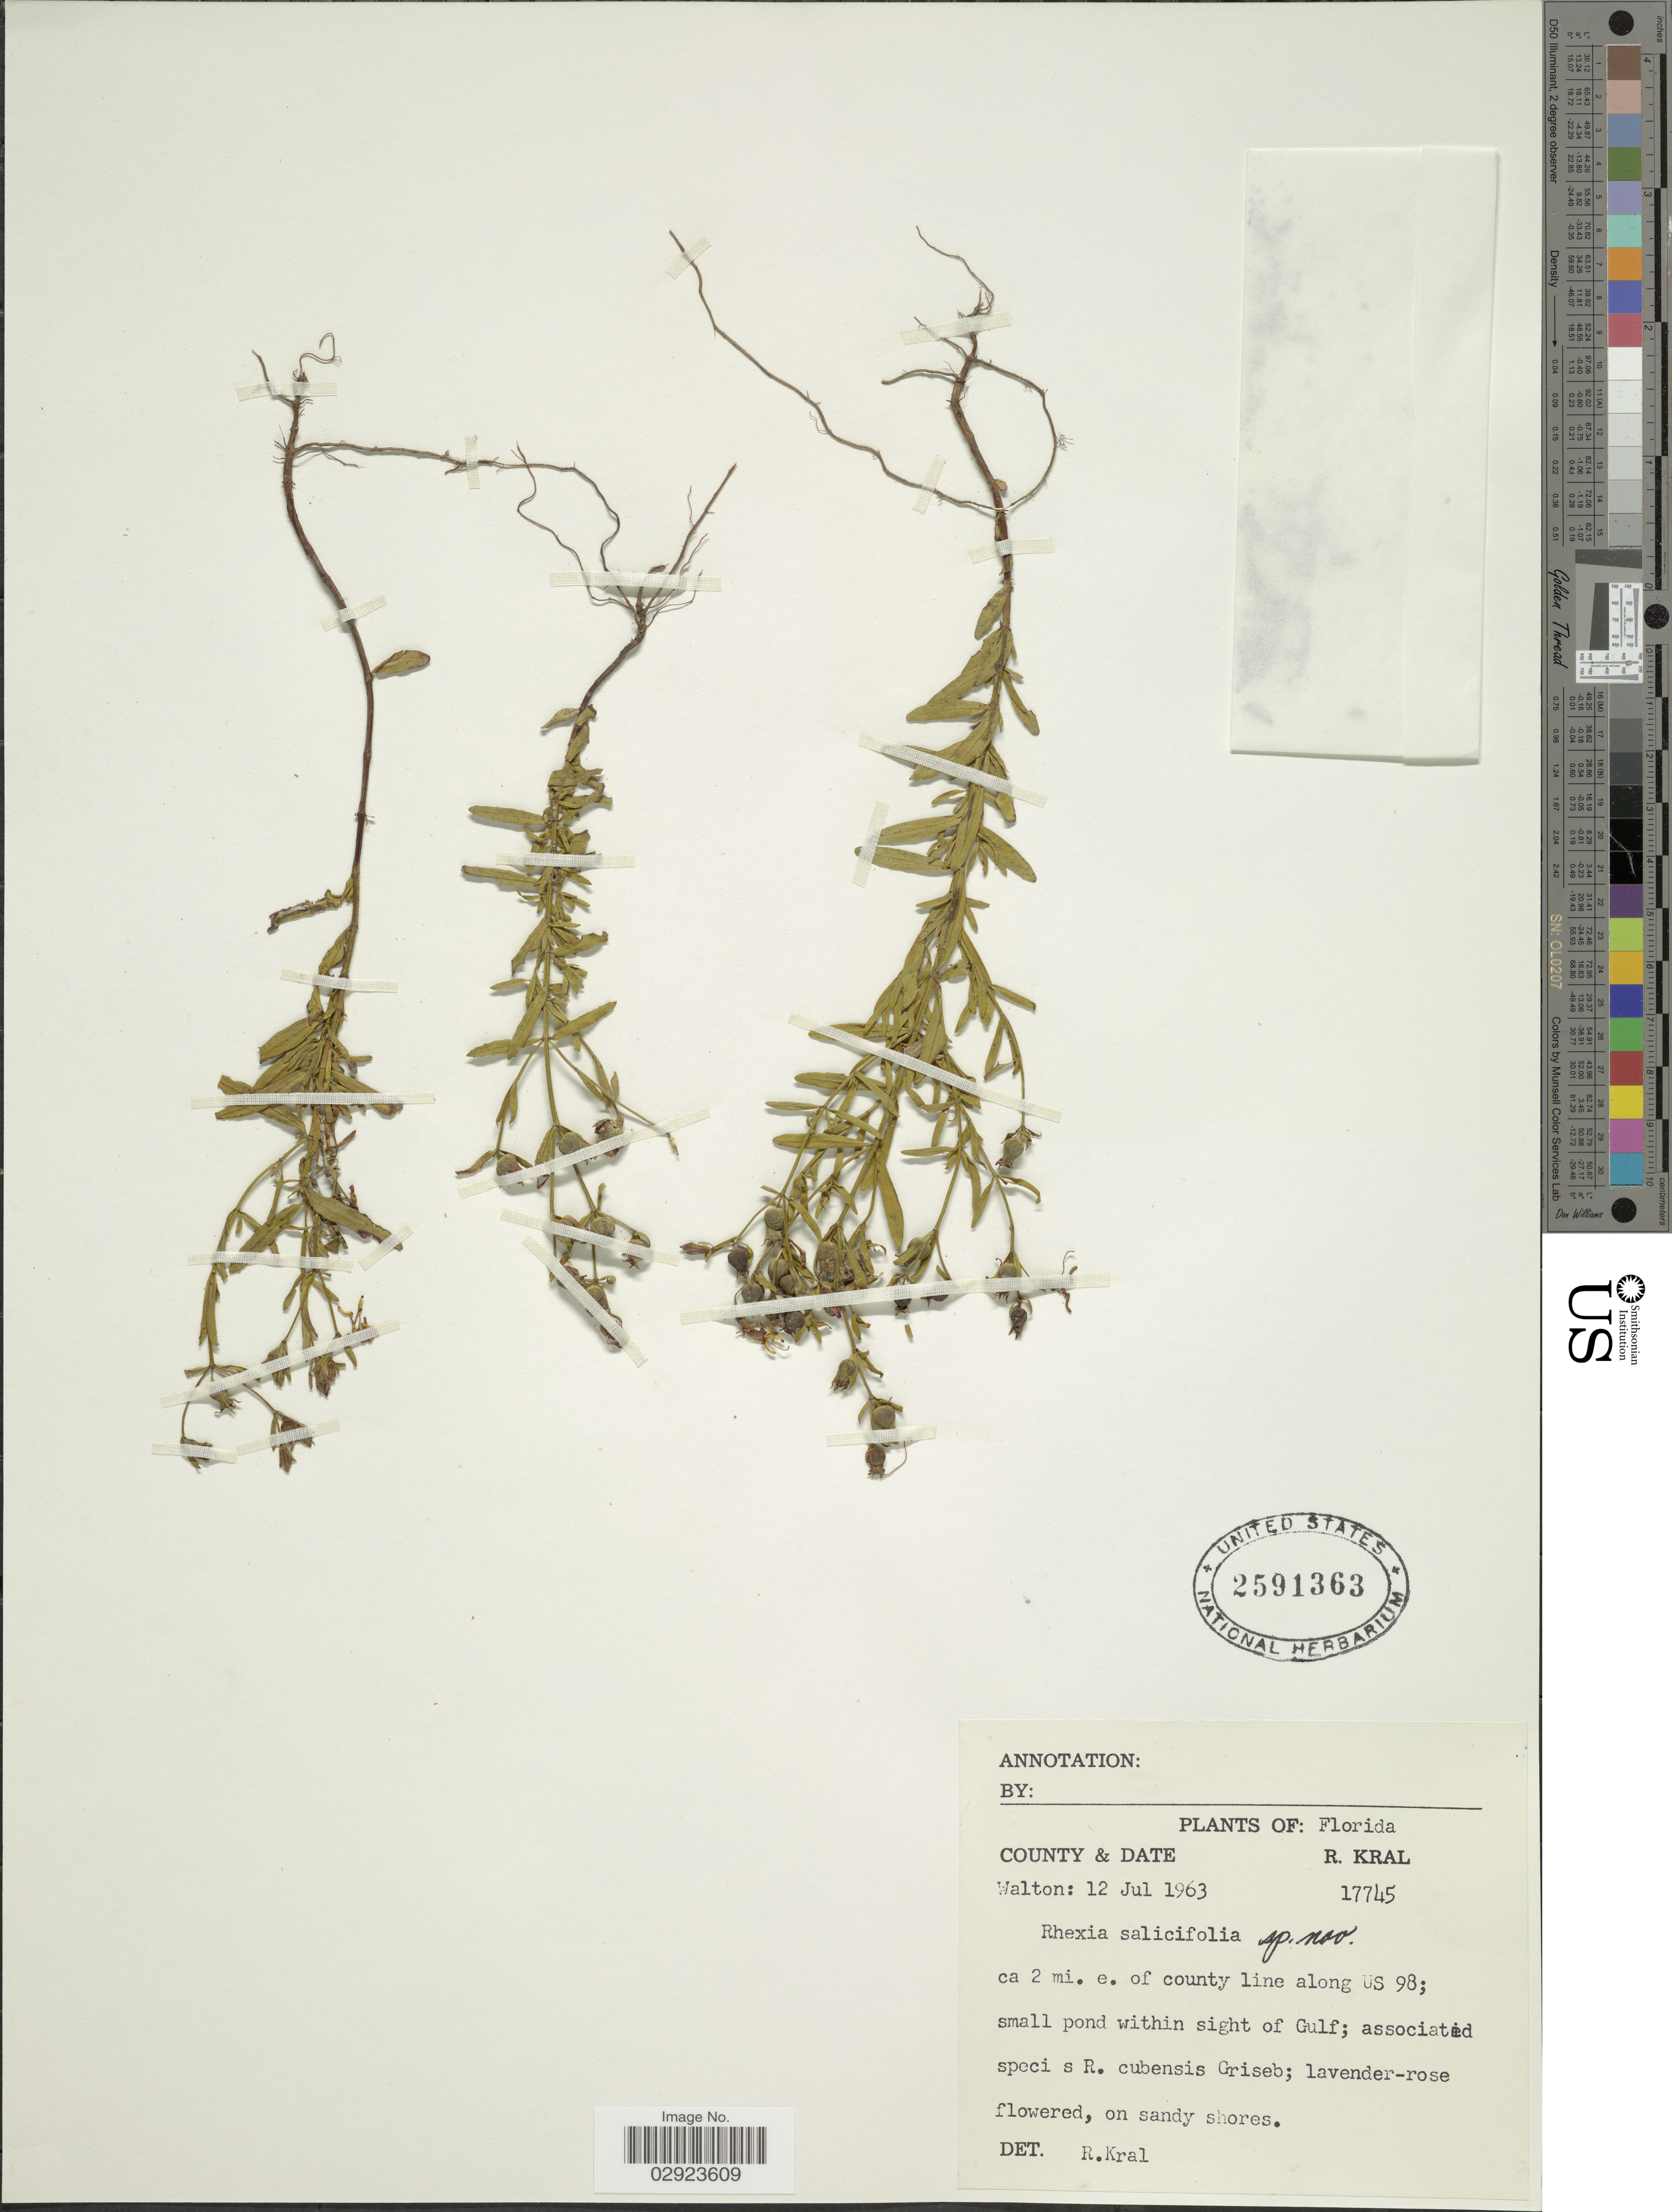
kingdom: Plantae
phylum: Tracheophyta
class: Magnoliopsida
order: Myrtales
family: Melastomataceae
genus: Rhexia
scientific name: Rhexia salicifolia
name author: Kral & Bostick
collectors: R. Kral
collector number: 17745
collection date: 1963-07-12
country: United States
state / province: Florida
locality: Walton. Ca 2 mi. e. of county line along US 98; small pond within sight of Gulf.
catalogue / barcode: US 2591363